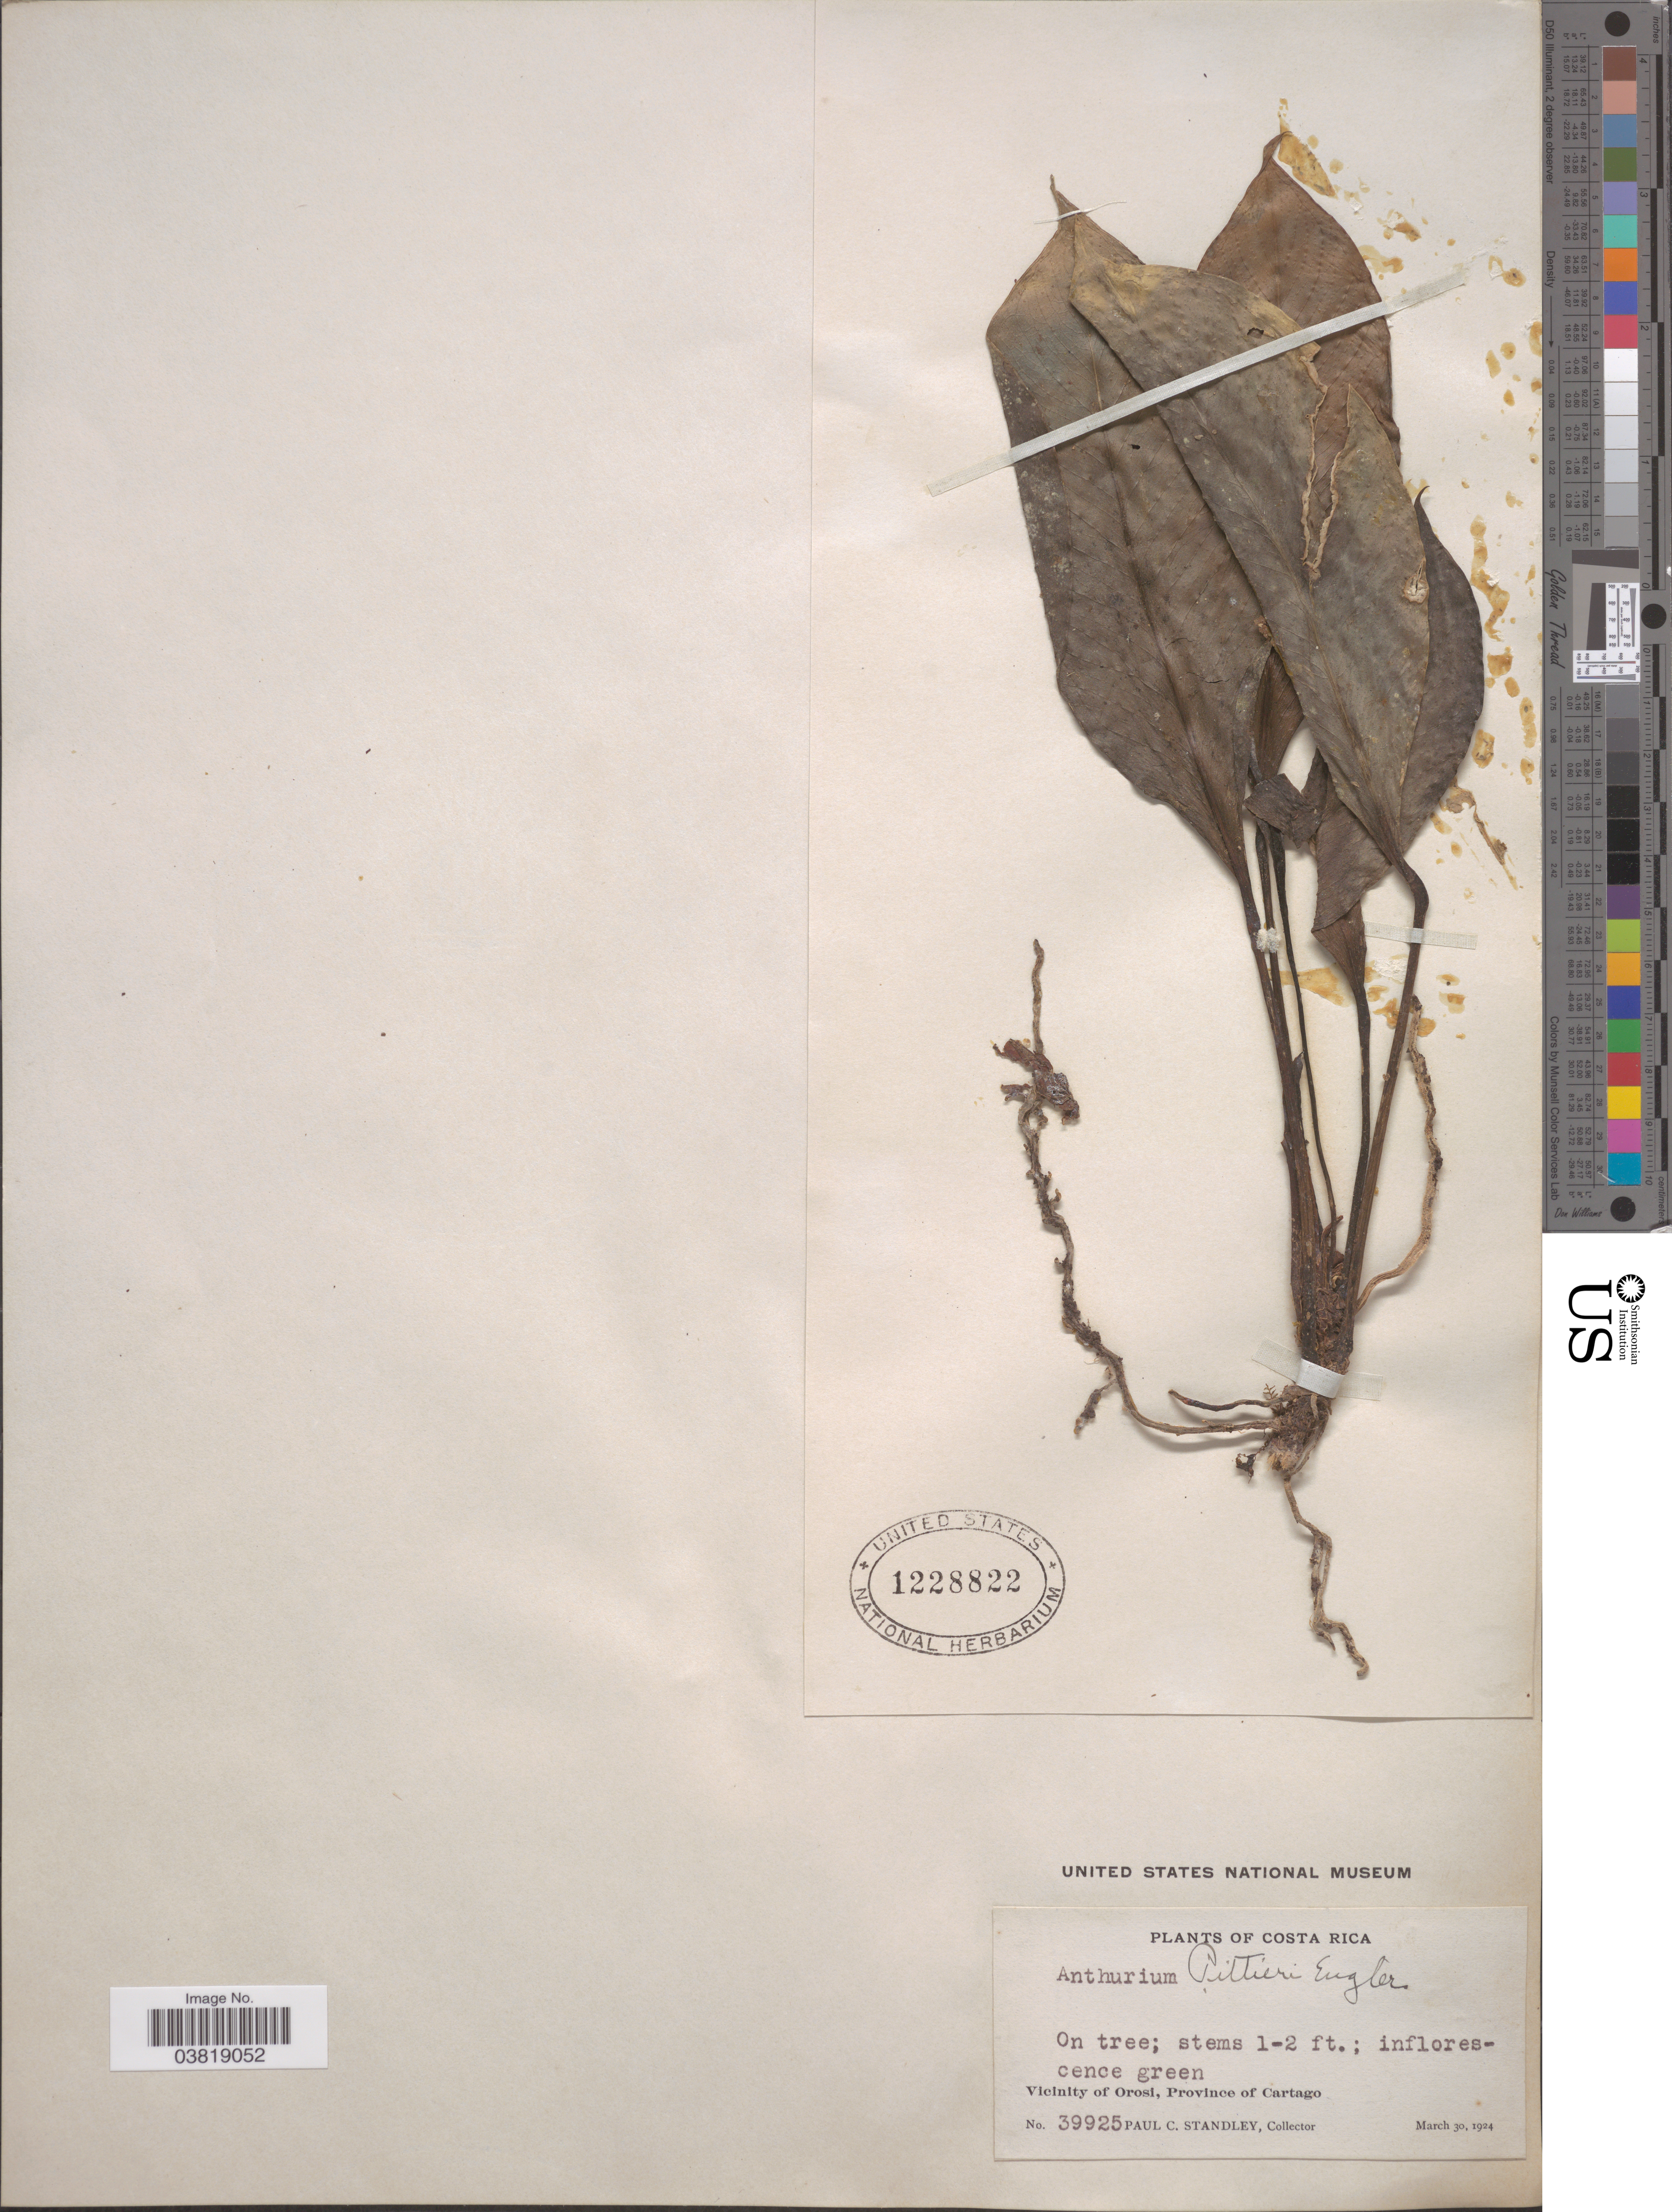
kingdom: Plantae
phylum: Tracheophyta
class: Liliopsida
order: Alismatales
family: Araceae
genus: Anthurium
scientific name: Anthurium pittieri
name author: Engl.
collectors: P. C. Standley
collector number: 39925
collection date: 1924-03-30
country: Costa Rica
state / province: Cartago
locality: Vicinity of Orosi.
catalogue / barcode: US 1228822